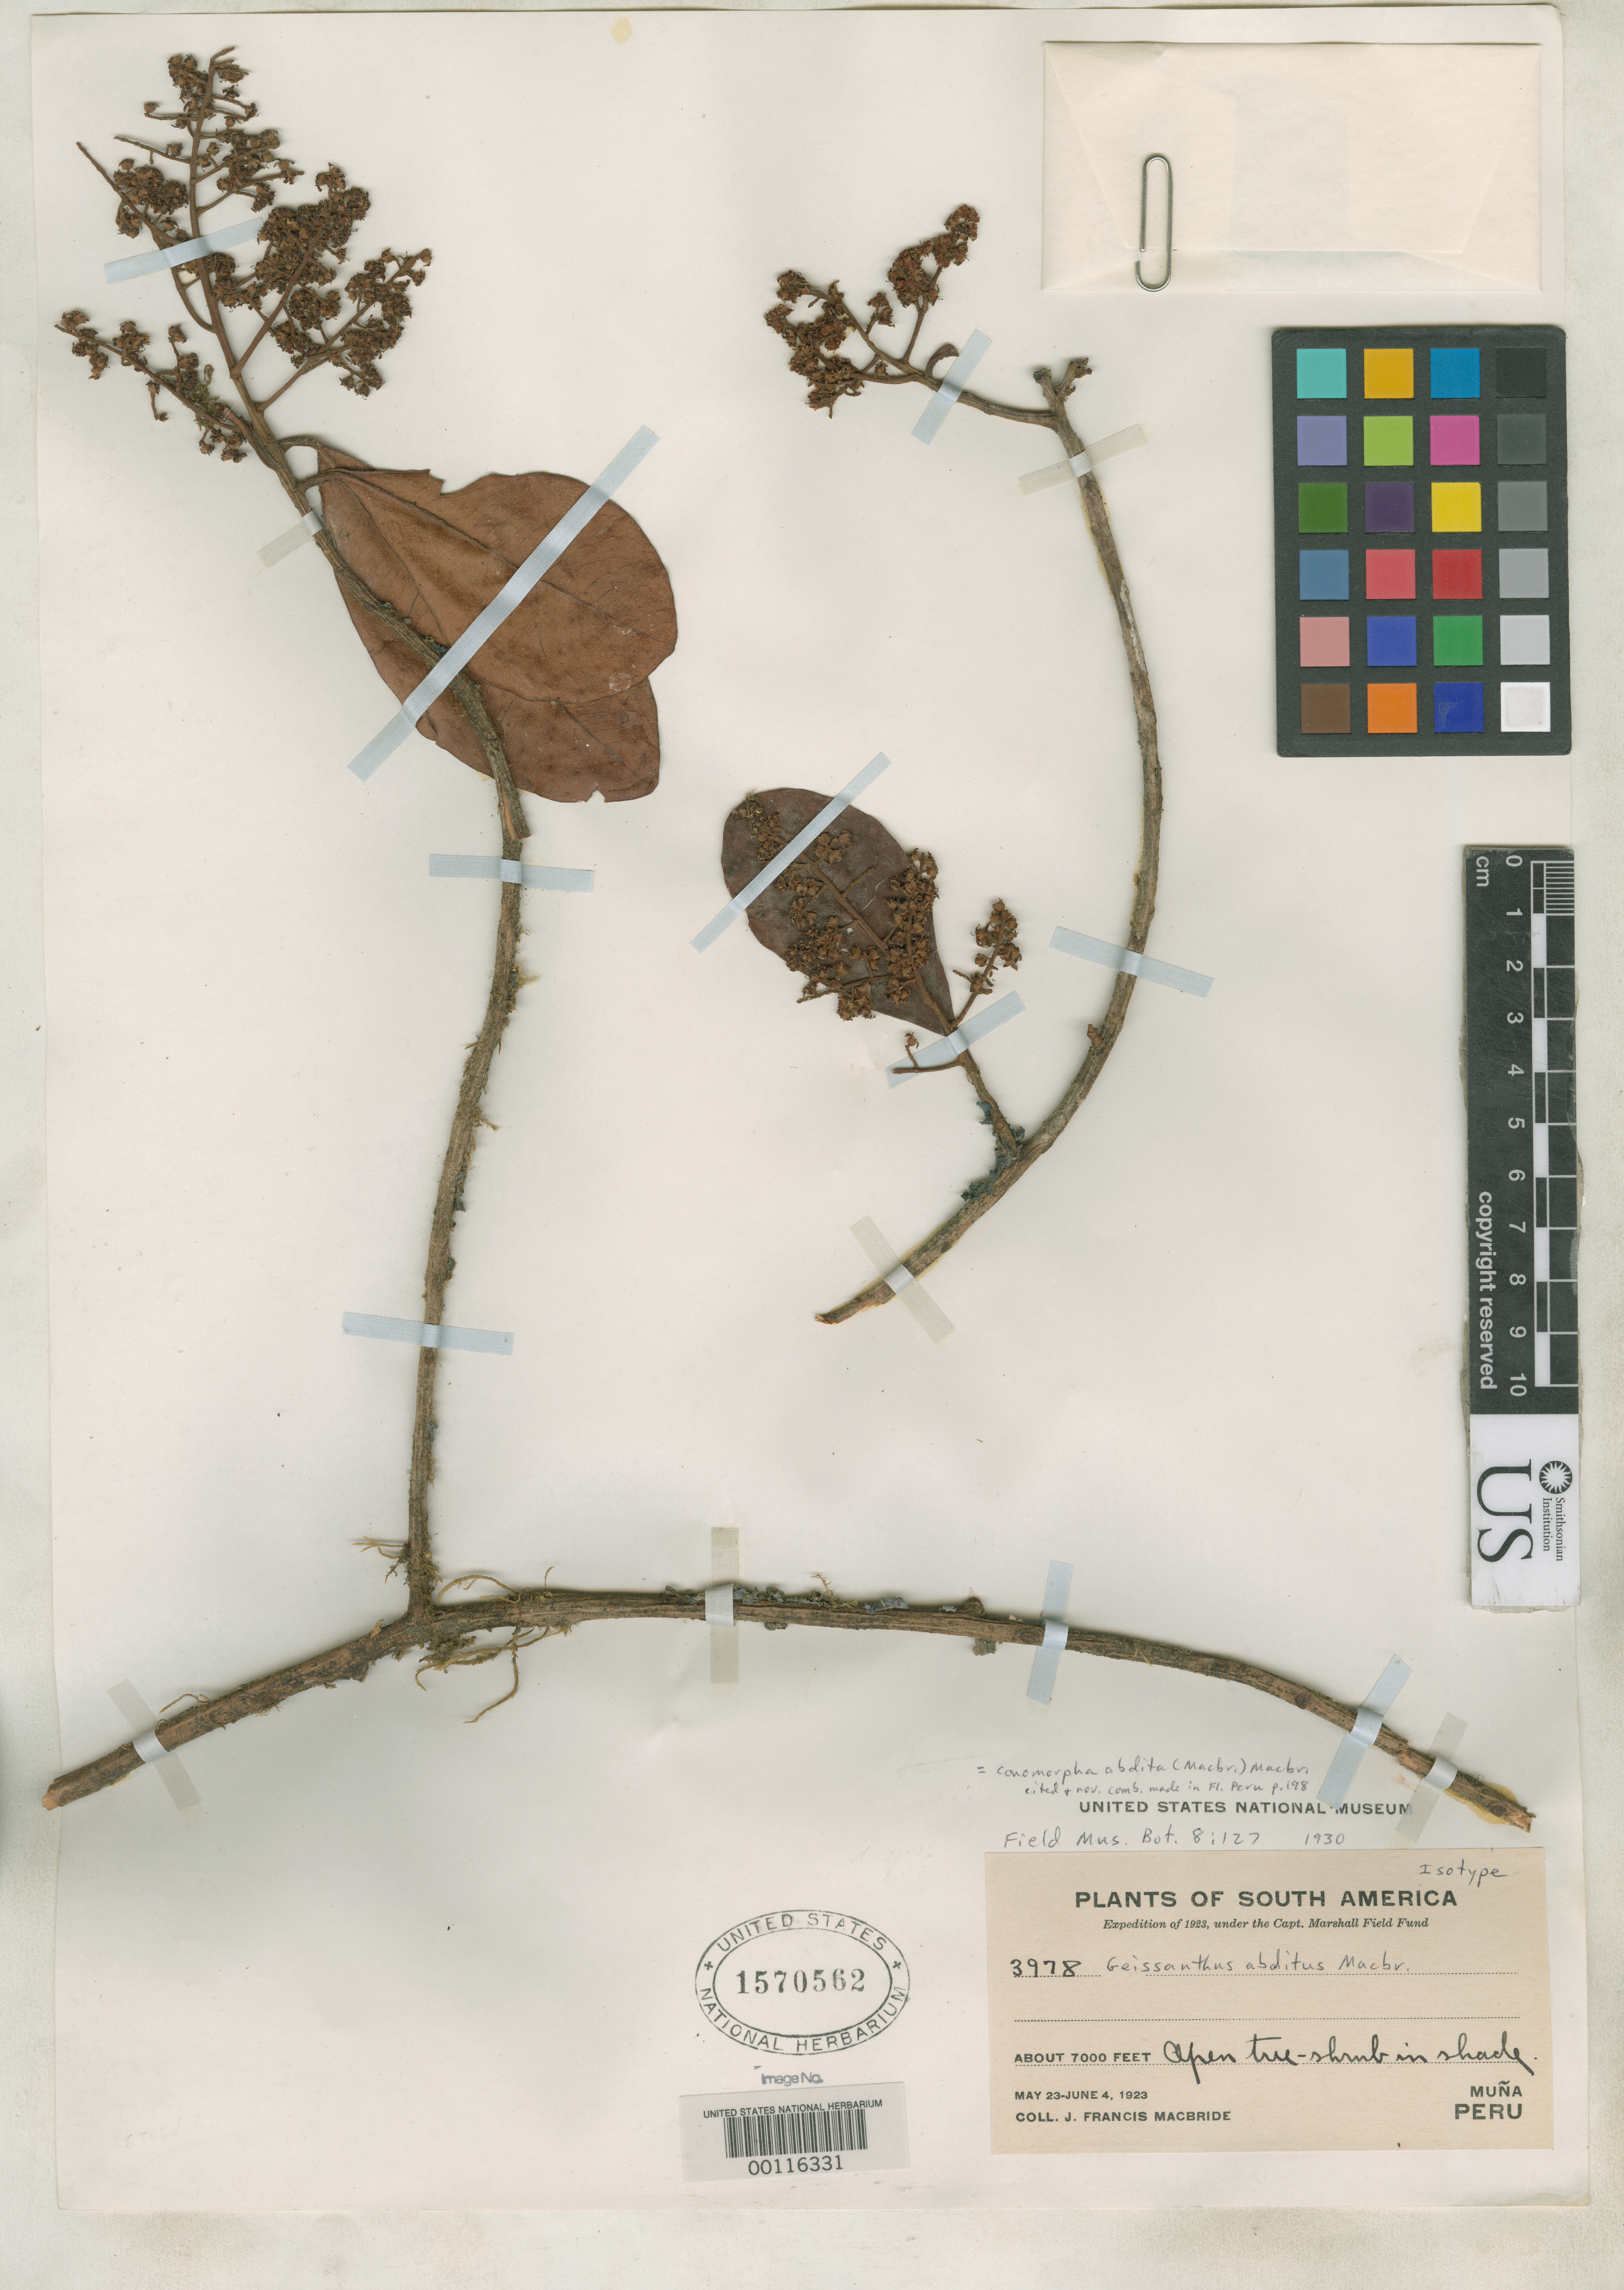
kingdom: Plantae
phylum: Tracheophyta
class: Magnoliopsida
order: Ericales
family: Primulaceae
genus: Geissanthus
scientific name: Geissanthus abditus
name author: J.F. Macbr.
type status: Isotype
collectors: J. F. Macbride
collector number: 3978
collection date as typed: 23 May 1923 to 04 Jun 1923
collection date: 1923-05-23/1923-06-04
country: Peru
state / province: Huánuco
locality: Muña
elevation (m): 2134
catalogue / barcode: US 1570562